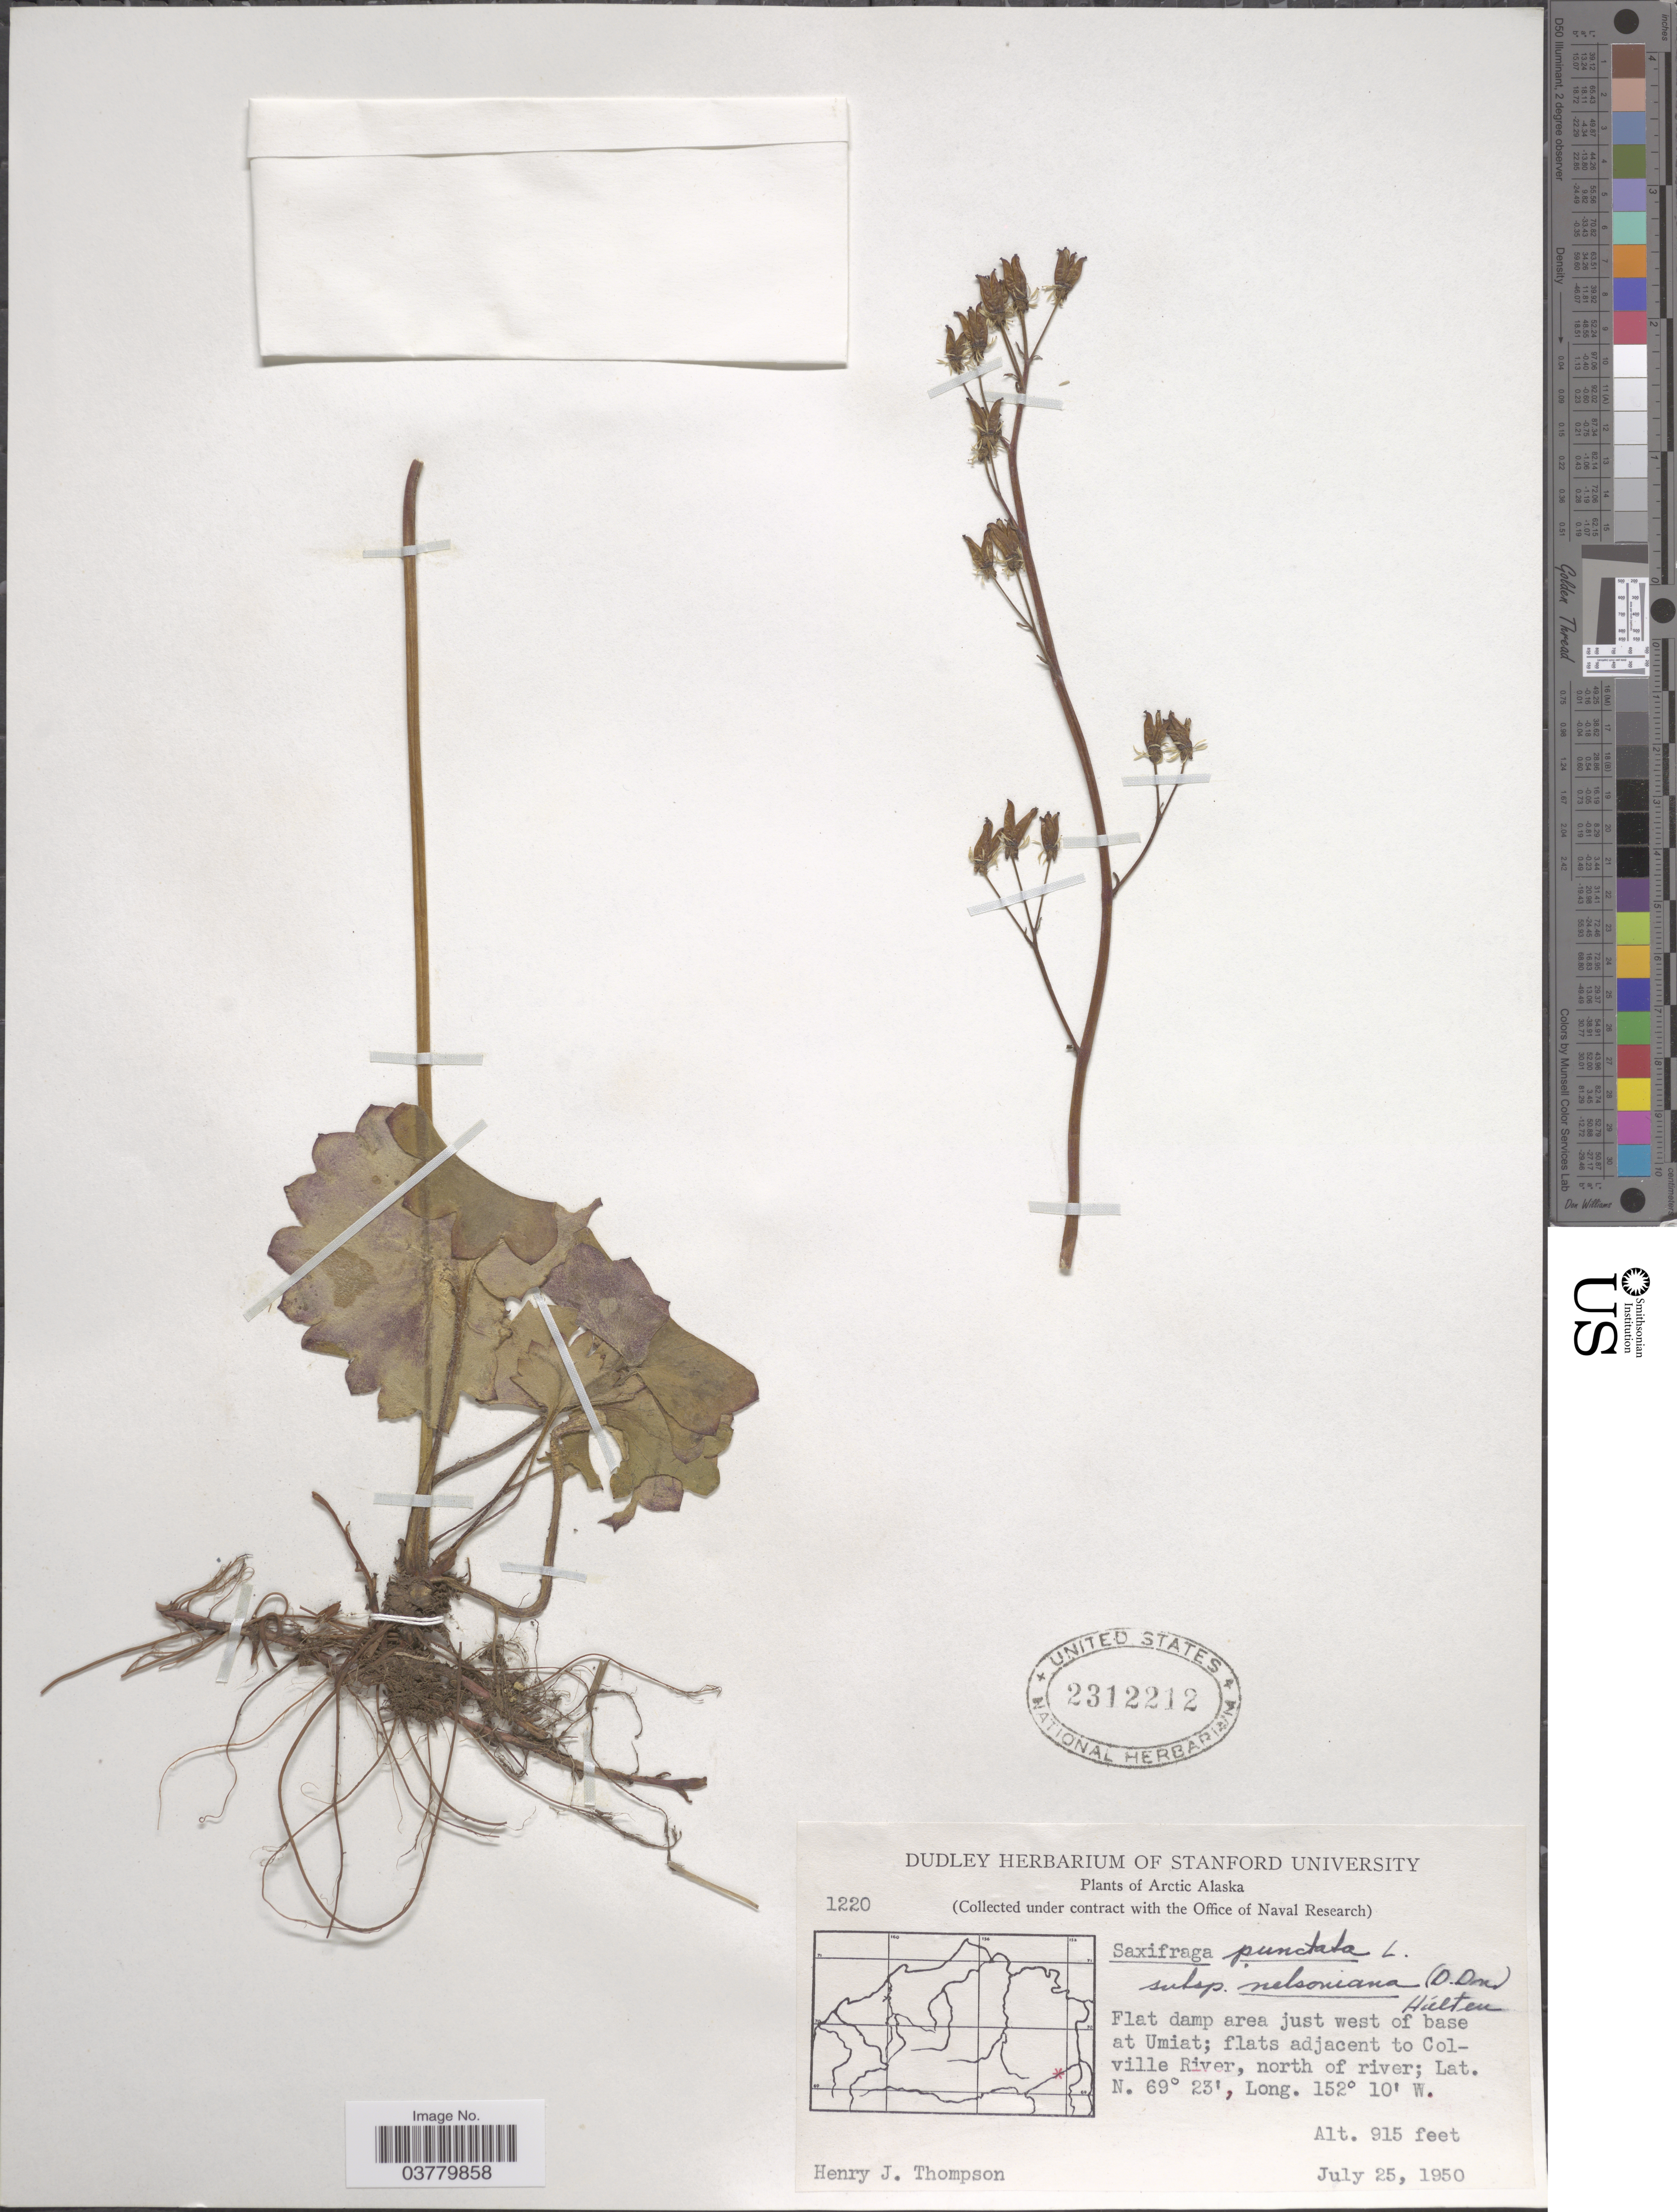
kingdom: Plantae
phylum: Tracheophyta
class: Magnoliopsida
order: Saxifragales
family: Saxifragaceae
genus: Micranthes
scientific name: Micranthes nelsoniana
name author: (D. Don) Small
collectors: H. J. Thompson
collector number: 1220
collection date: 1950-07-25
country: United States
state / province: Alaska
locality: Arctic Alaska. Flat damp area just west of base at Umiat; flats adjacent to Colville River, north of river.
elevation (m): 279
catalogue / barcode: US 2312212